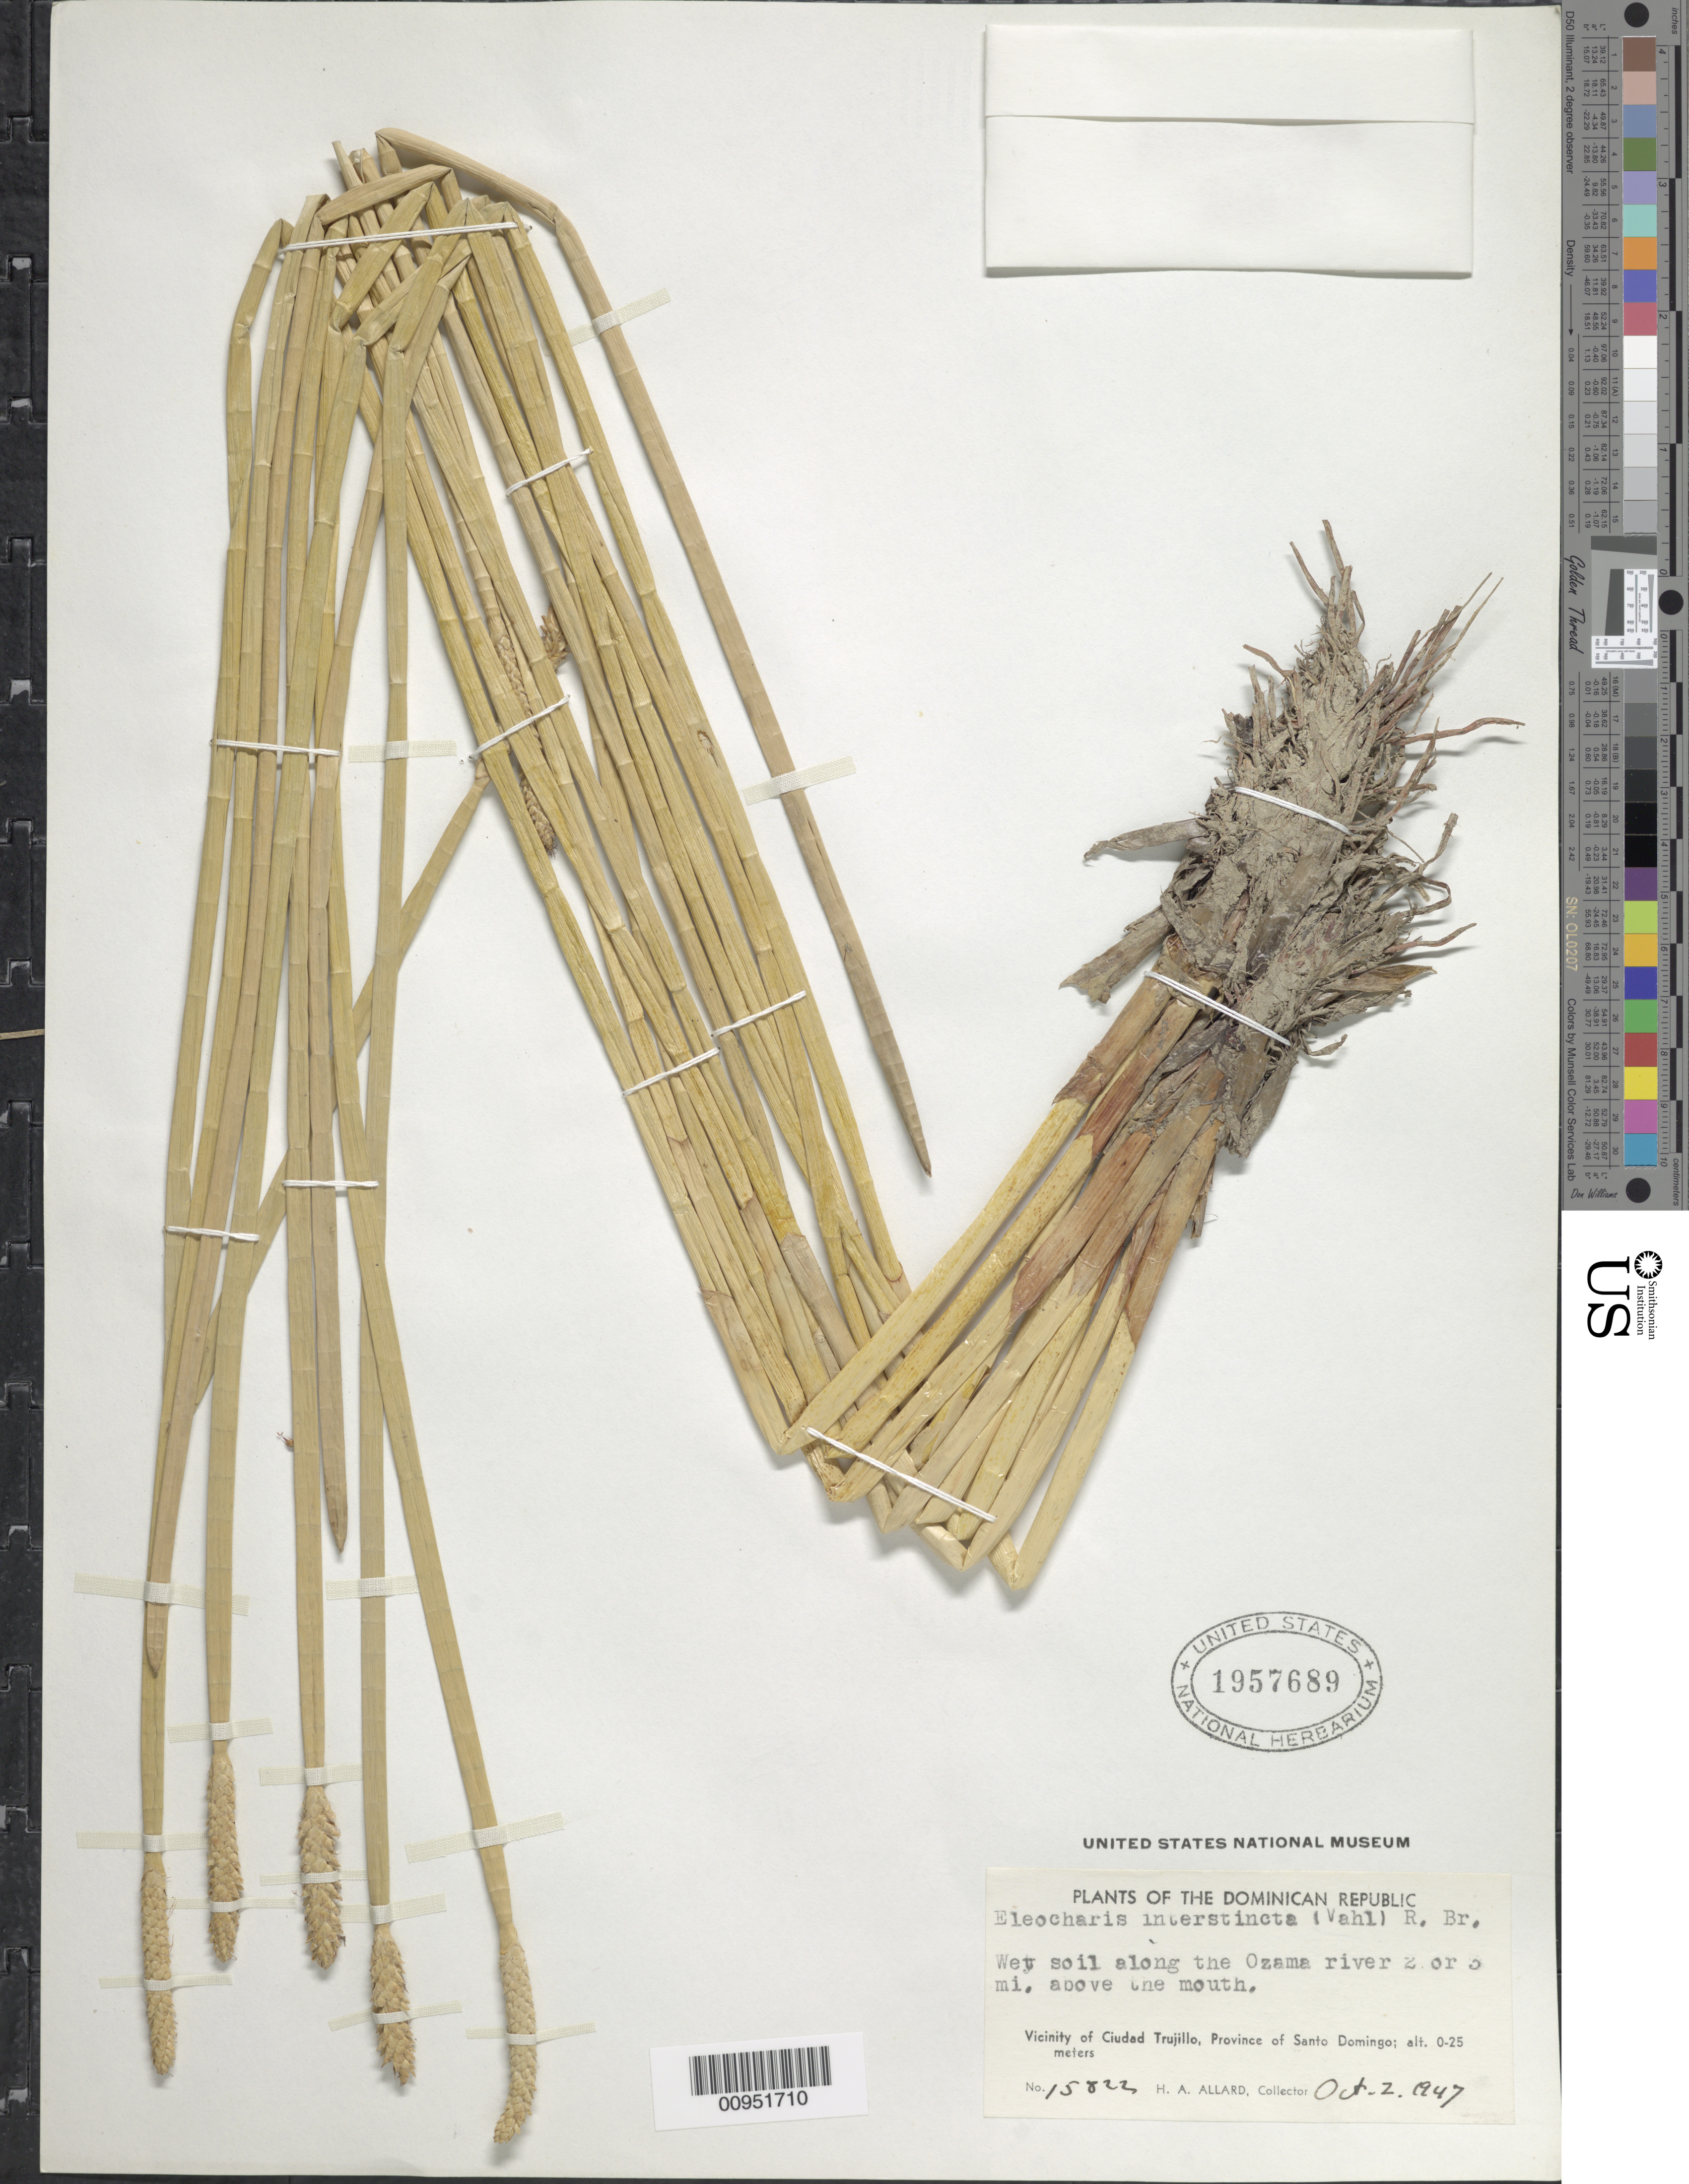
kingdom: Plantae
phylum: Tracheophyta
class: Liliopsida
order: Poales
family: Cyperaceae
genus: Eleocharis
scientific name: Eleocharis interstincta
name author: (Vahl) Roem. & Schult.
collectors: H. A. Allard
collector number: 15822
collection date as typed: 02 Oct 1947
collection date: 1947-10-02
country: Dominican Republic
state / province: Santo Domingo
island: Hispaniola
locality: Vicinity of Ciudad Trujillo, along Ozama River 2 or 3 miles above the mouth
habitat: Wet soil along the river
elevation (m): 0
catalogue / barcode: US 1957689